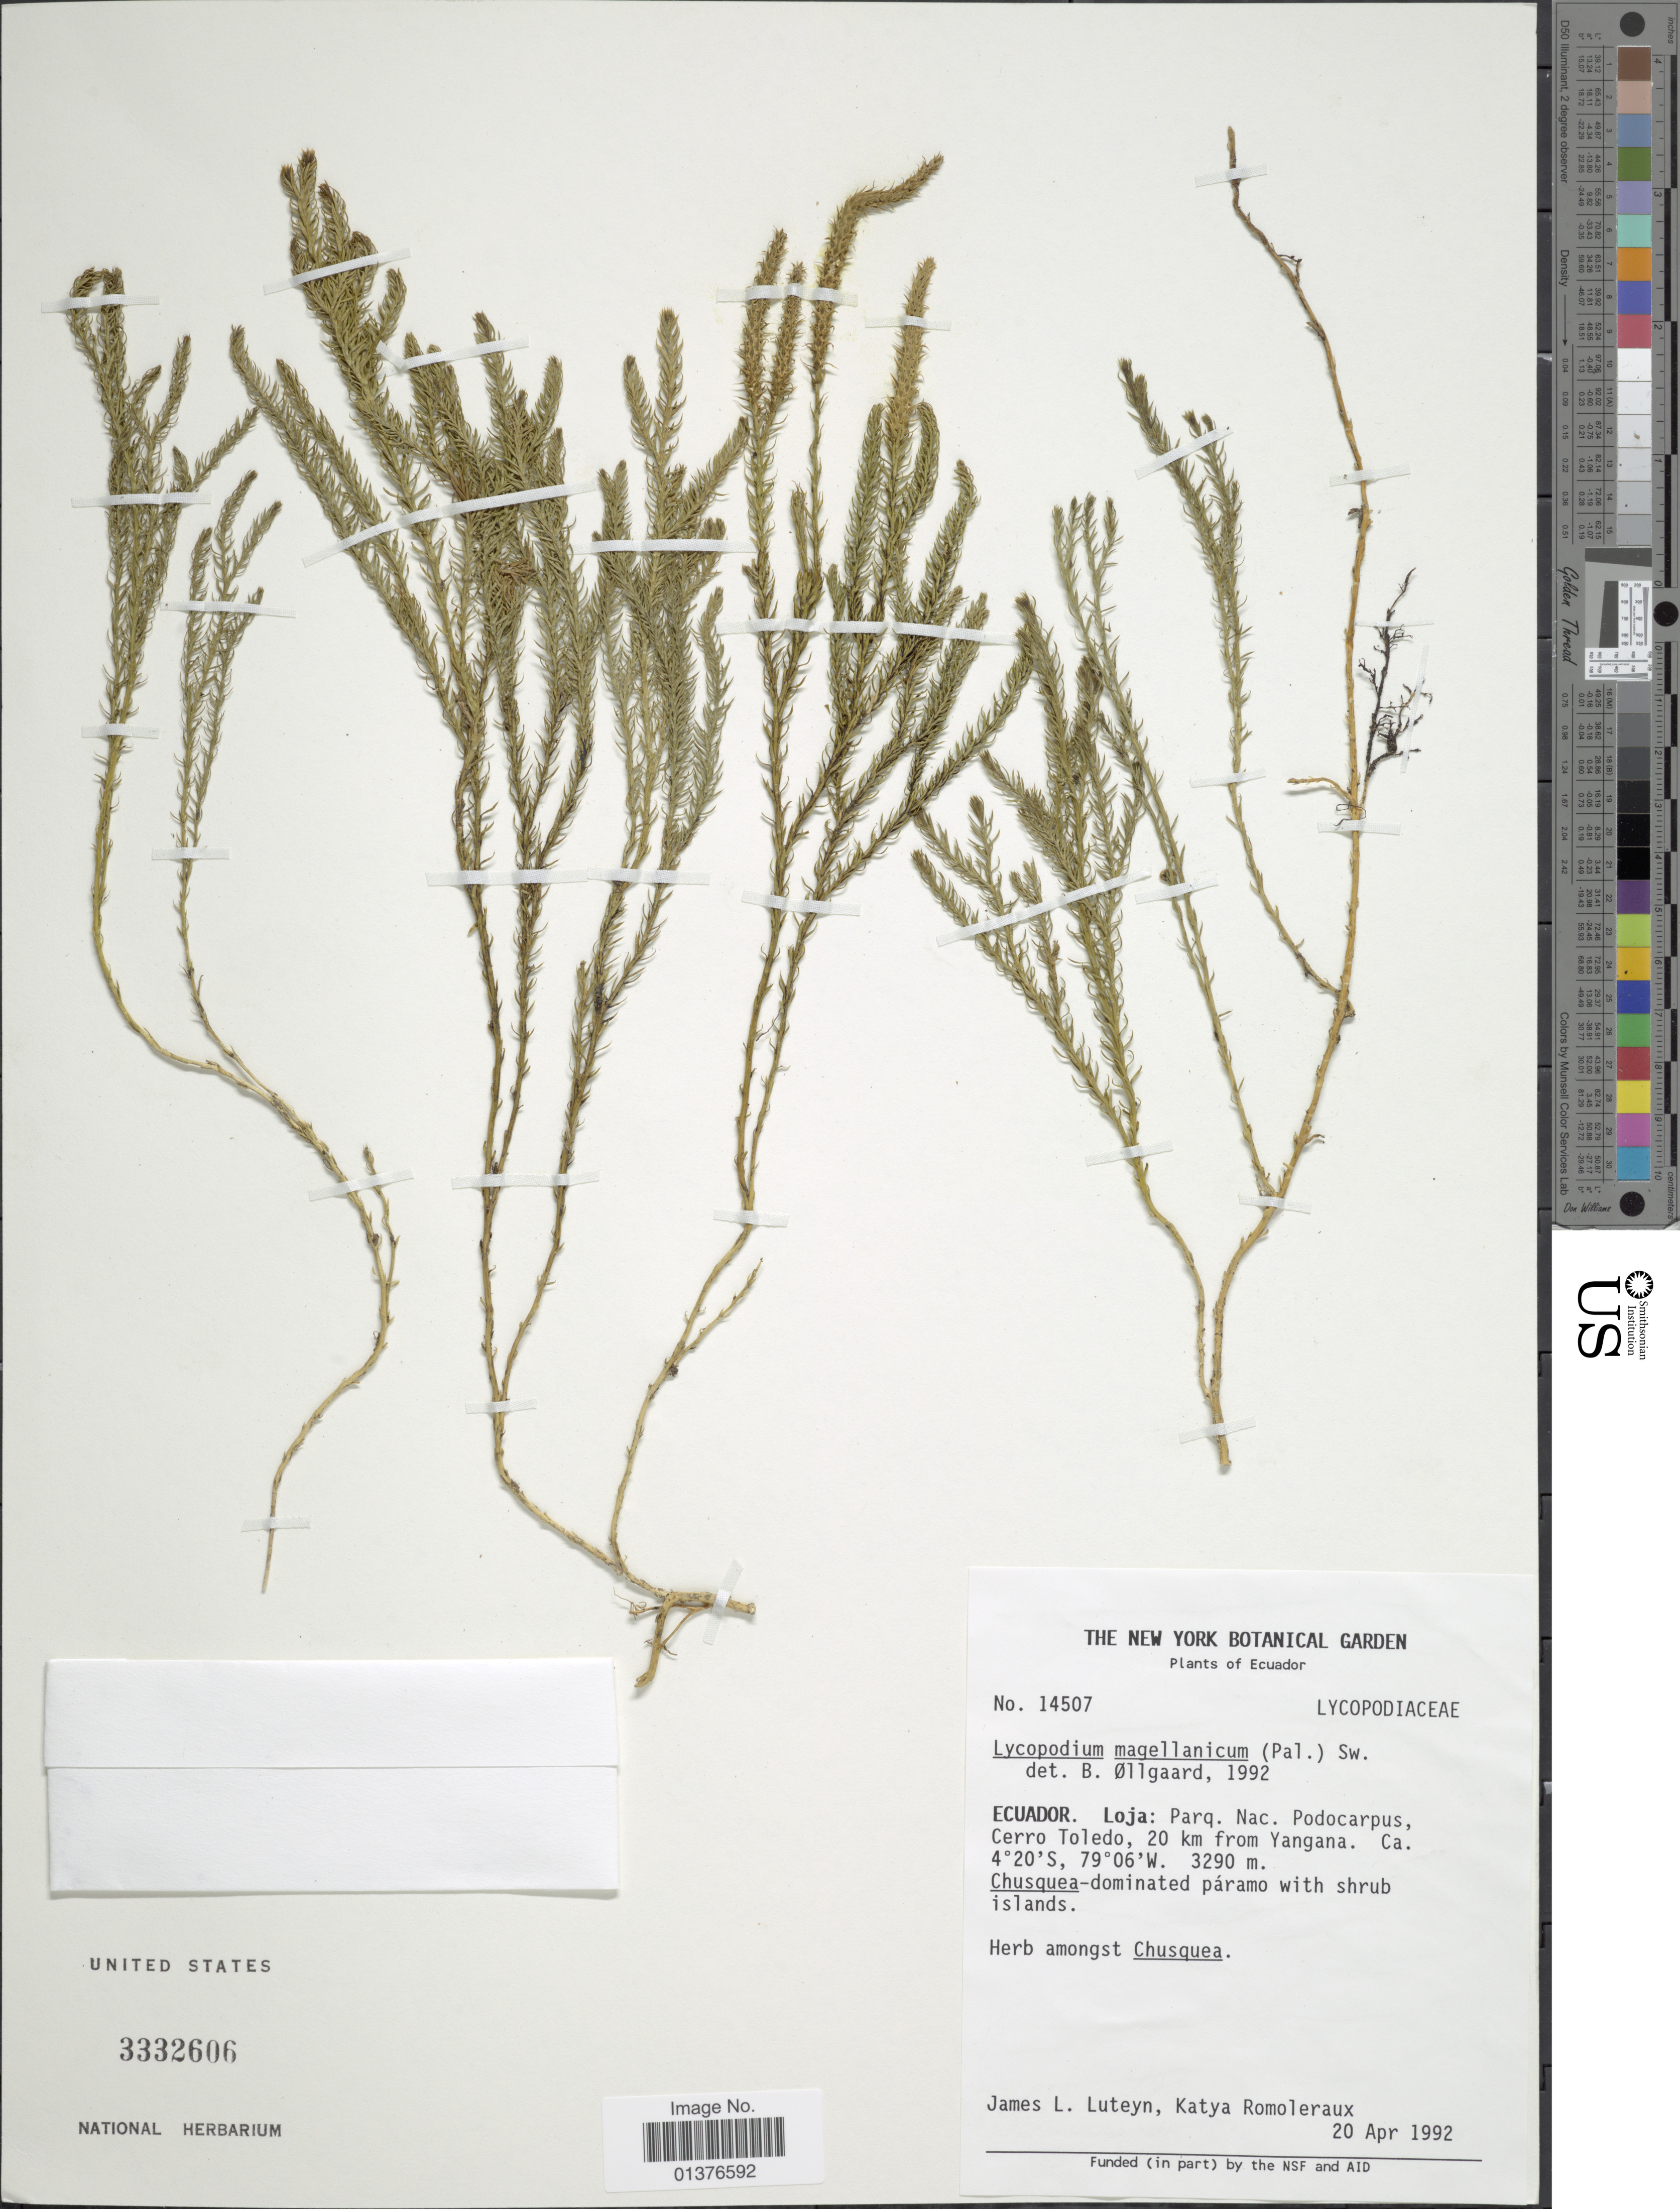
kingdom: Plantae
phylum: Tracheophyta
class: Lycopodiopsida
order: Lycopodiales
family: Lycopodiaceae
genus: Austrolycopodium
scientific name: Austrolycopodium magellanicum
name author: (P. Beauv.) Holub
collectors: J. L. Luteyn & K. Romoleroux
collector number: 14507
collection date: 1992-04-20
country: Ecuador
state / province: Loja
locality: Parq. Nac. Podocarpus, Cerro Toledo, 20km from Yangana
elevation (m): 3290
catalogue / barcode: US 3332606